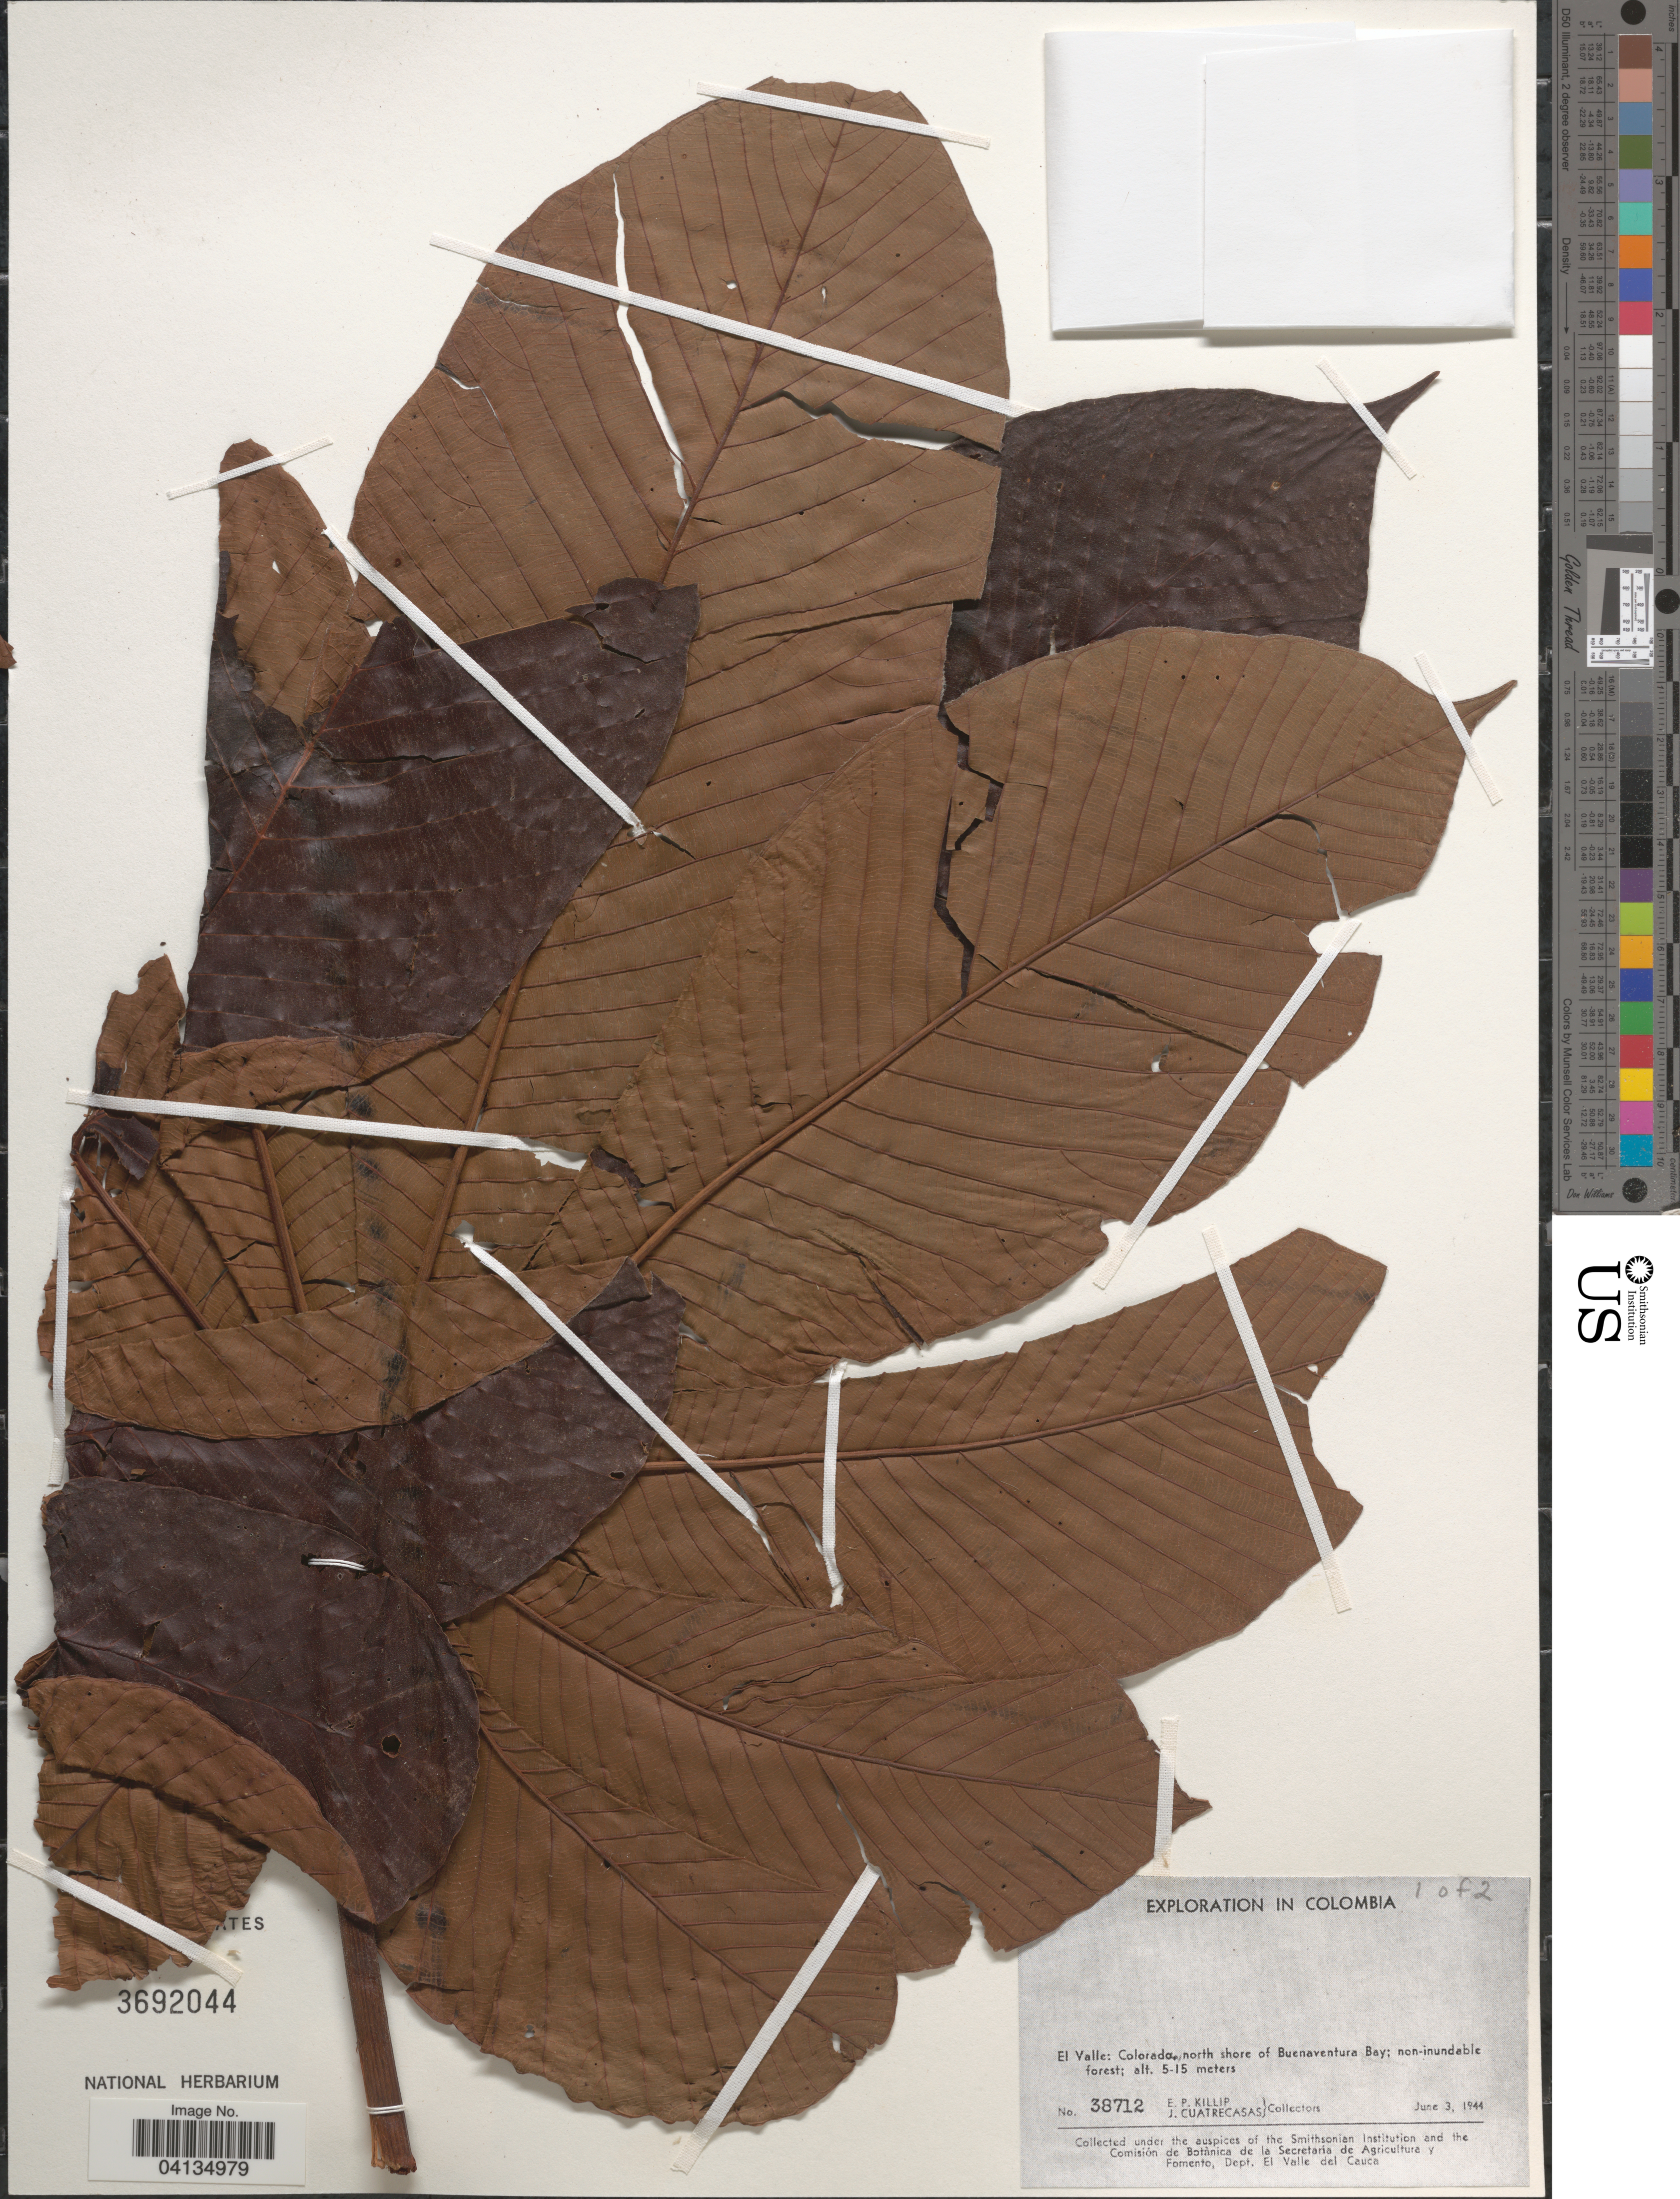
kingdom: Plantae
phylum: Tracheophyta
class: Magnoliopsida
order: Rosales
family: Urticaceae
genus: Cecropia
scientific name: Cecropia obtusifolia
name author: Bertol.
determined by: Strong, M. T., (US), Smithsonian Institution - National Museum of Natural History (UNITED STATES)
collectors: E. P. Killip & J. Cuatrecasas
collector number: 38712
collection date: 1944-06-03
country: Colombia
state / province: Valle del Cauca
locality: Exploration in Colombia. El Valle: Colorado, north shore of Buenaventura Bay.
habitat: non-inundable forest.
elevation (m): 5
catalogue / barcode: US 3692044